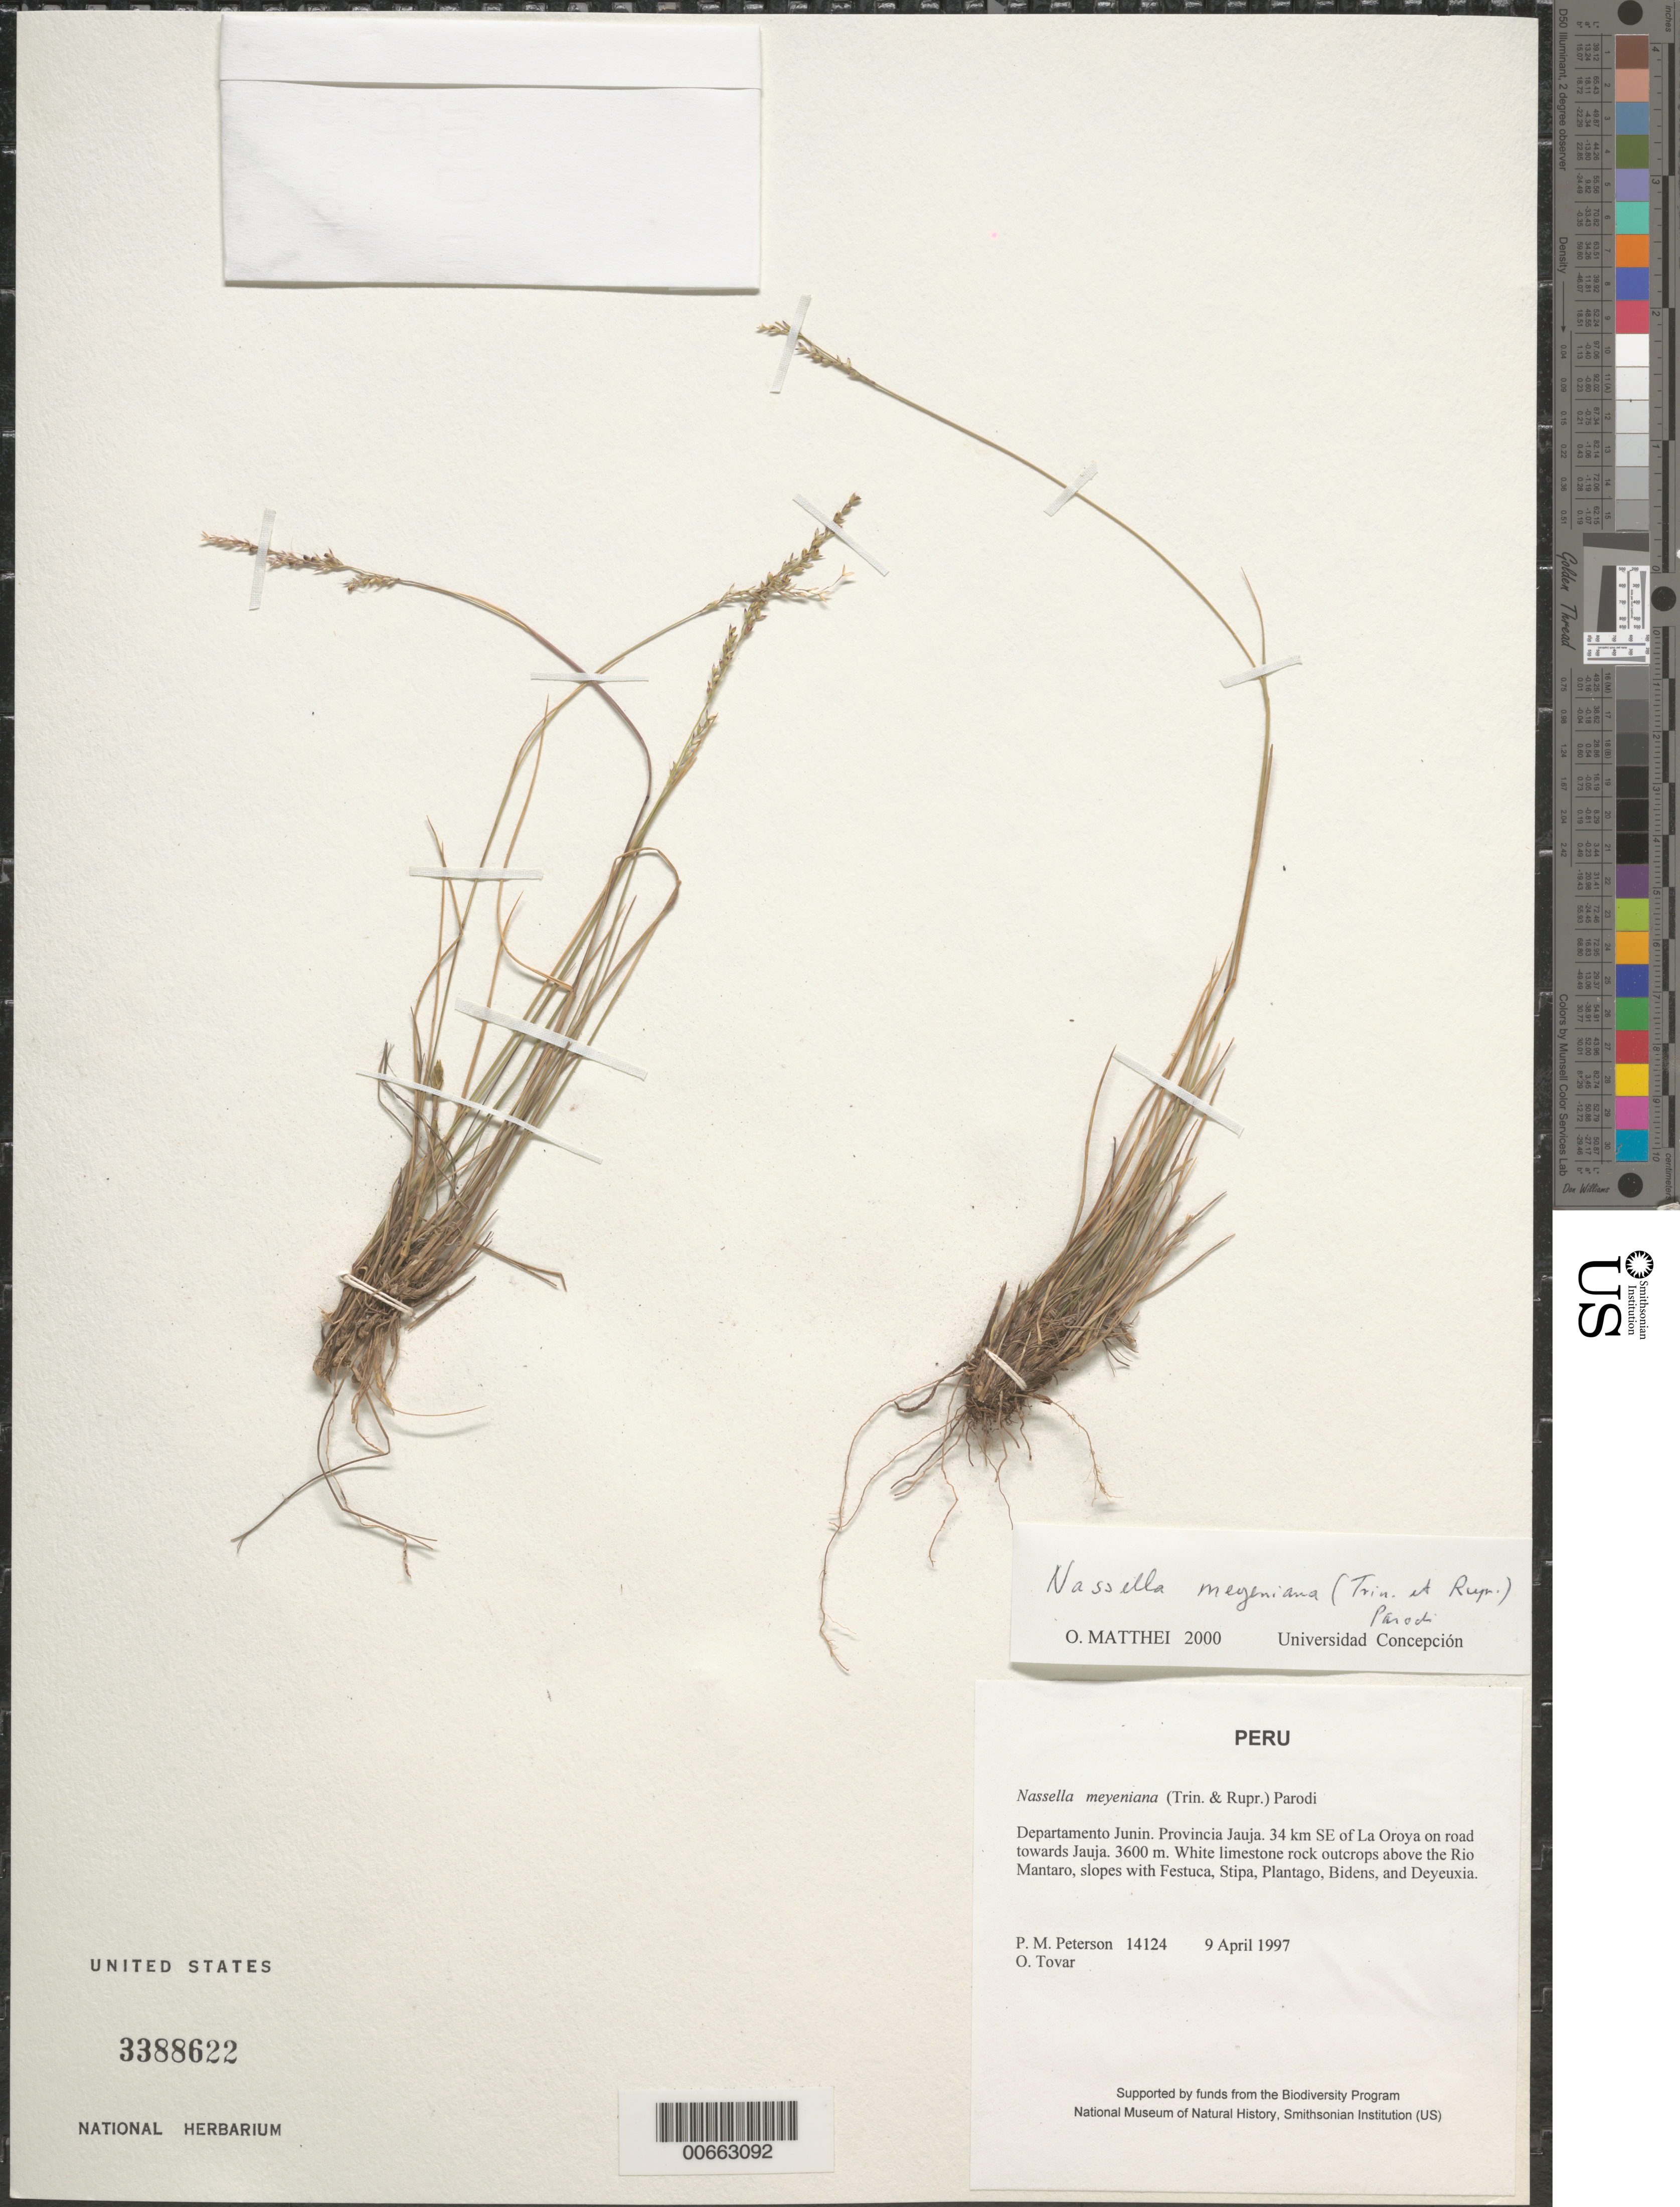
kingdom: Plantae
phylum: Tracheophyta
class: Liliopsida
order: Poales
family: Poaceae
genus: Nassella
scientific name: Nassella meyeniana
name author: (Trin. & Rupr.) Parodi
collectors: P. M. Peterson & Ó. Tovar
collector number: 14124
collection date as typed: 09 Apr 1997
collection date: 1997-04-09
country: Peru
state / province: Junín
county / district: Jauja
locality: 34 km SE of La Oroya on road towards Jauja.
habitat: White limestone rock outcrops above the Rio Mantaro, slopes with Festuca, Stipa, Plantago, Bidens, and Deyeuxia.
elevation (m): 3600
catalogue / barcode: US 3388622